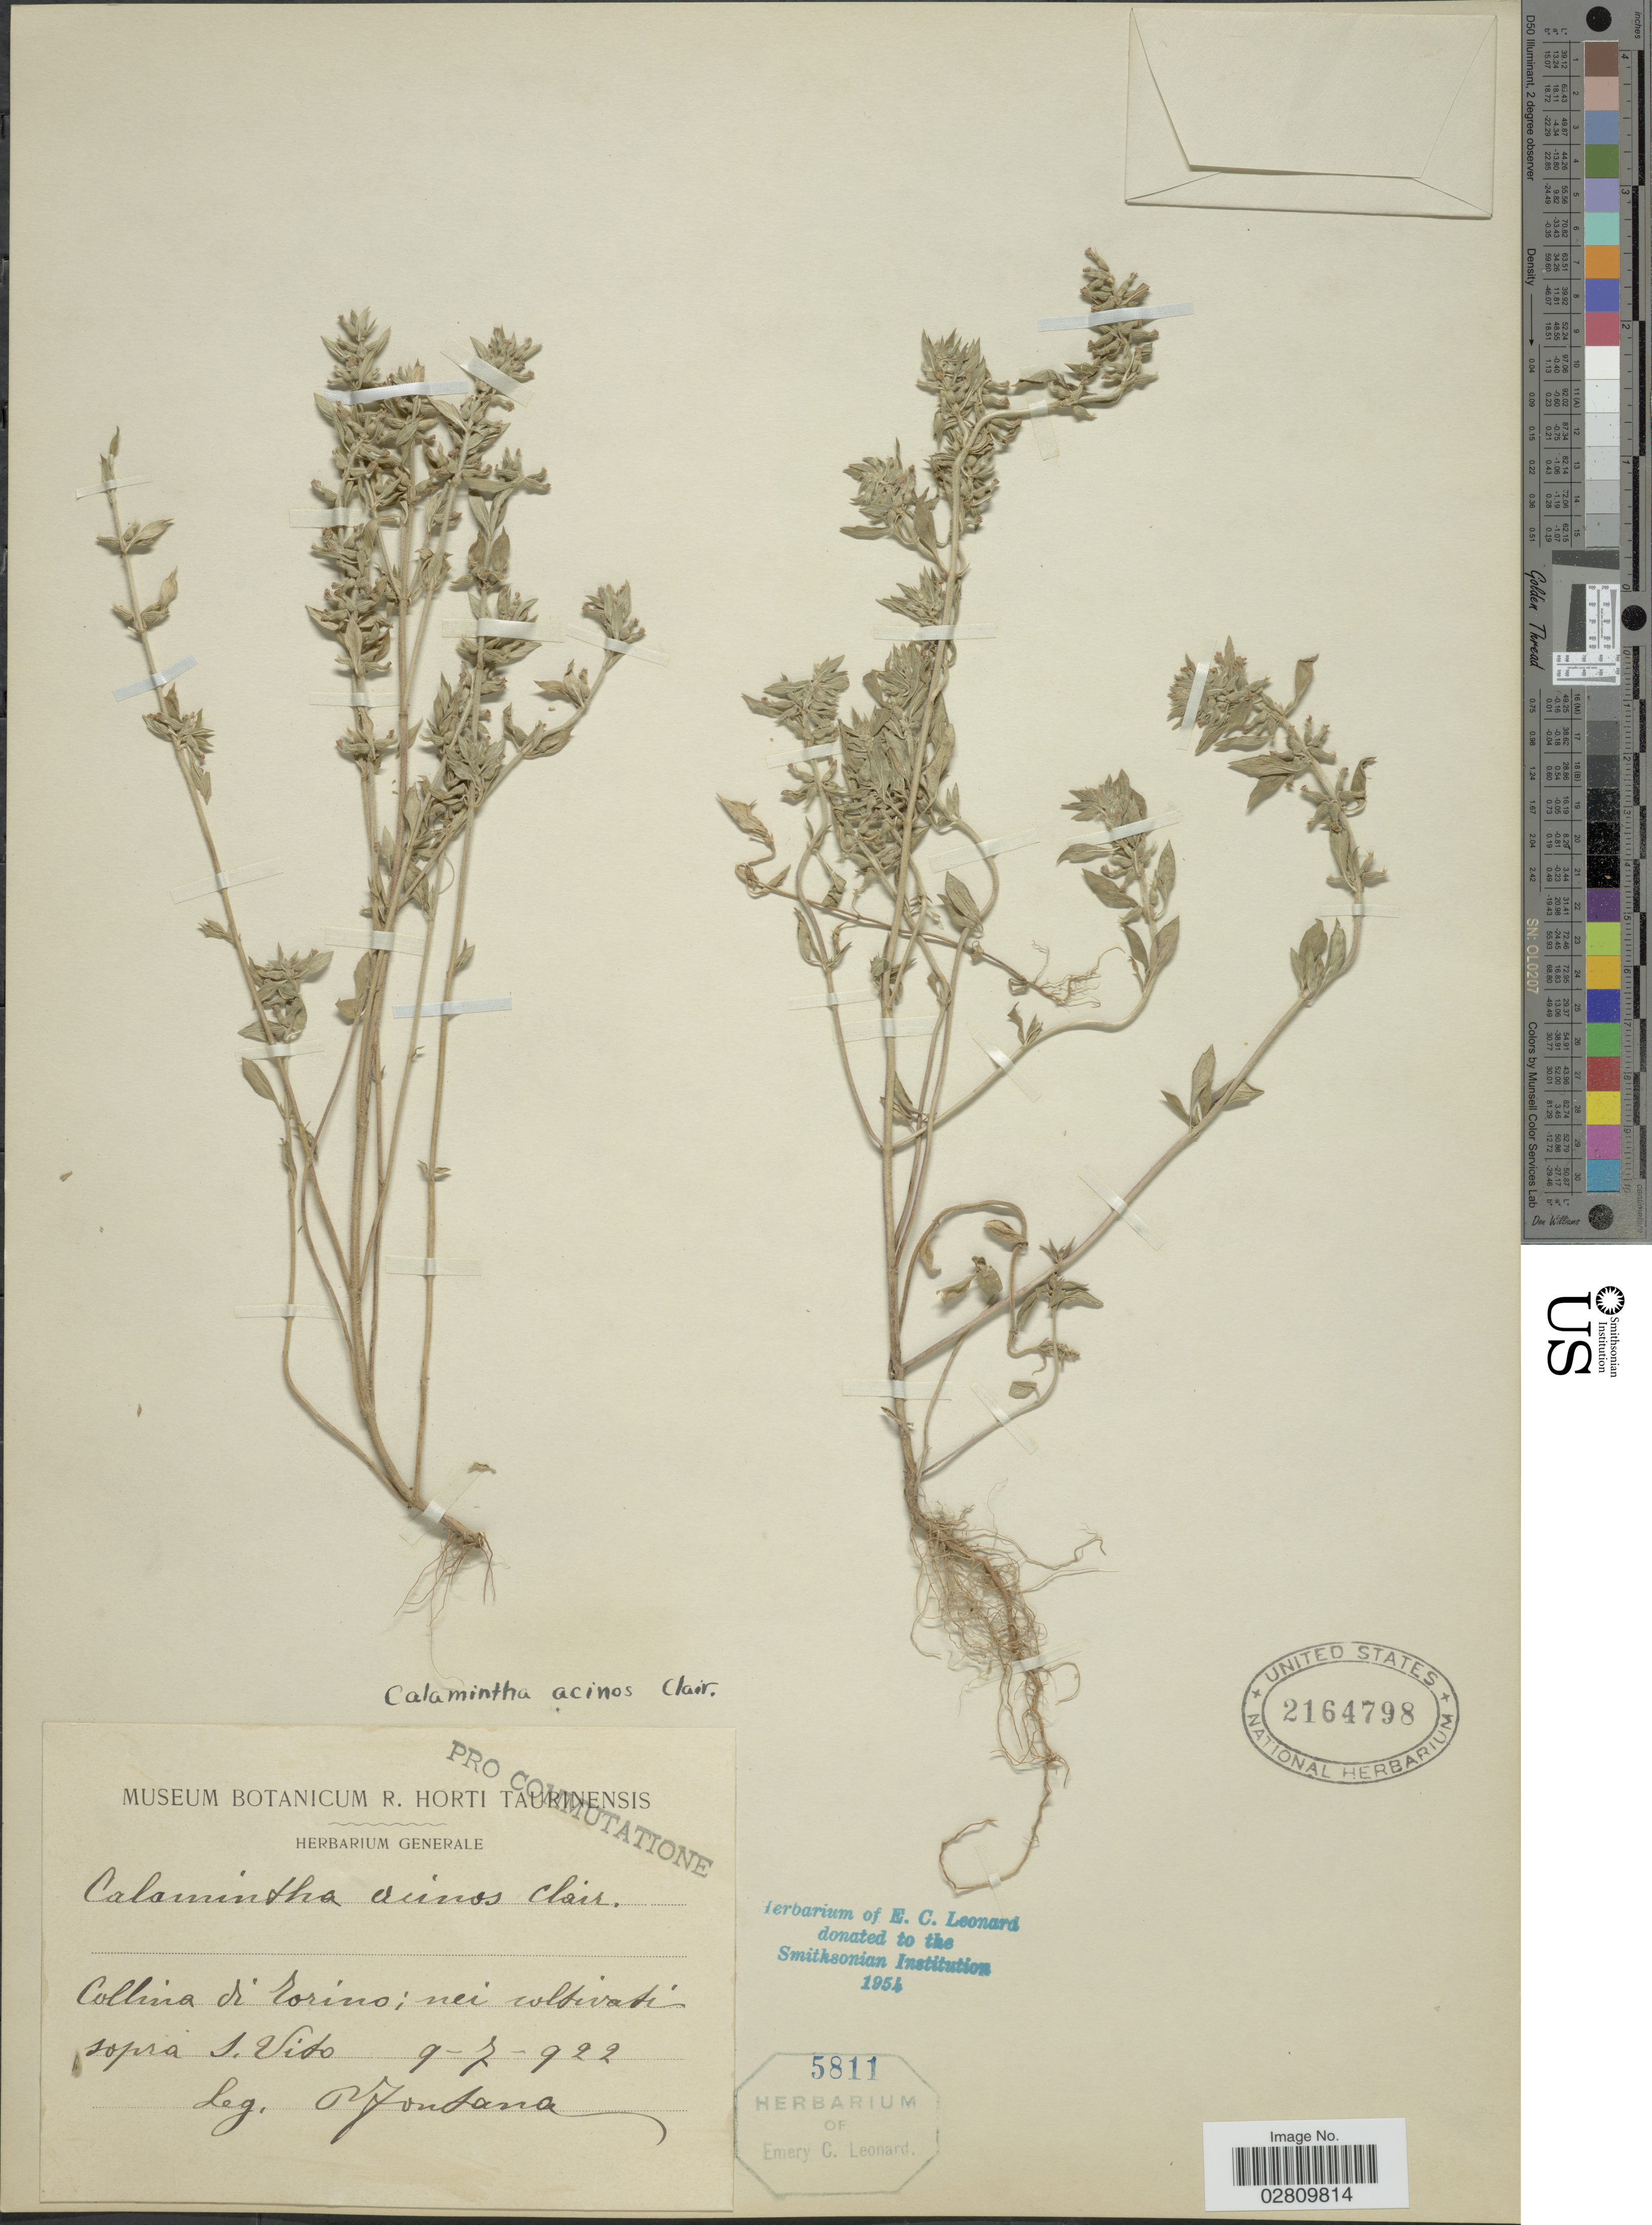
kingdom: Plantae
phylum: Tracheophyta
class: Magnoliopsida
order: Lamiales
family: Lamiaceae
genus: Acinos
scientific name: Acinos acinos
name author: (L.) Huth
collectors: Fontana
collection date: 1922-07-09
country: Italy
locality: Collina di Torino: nei cultivati sopra S. Vito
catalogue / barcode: US 2164798